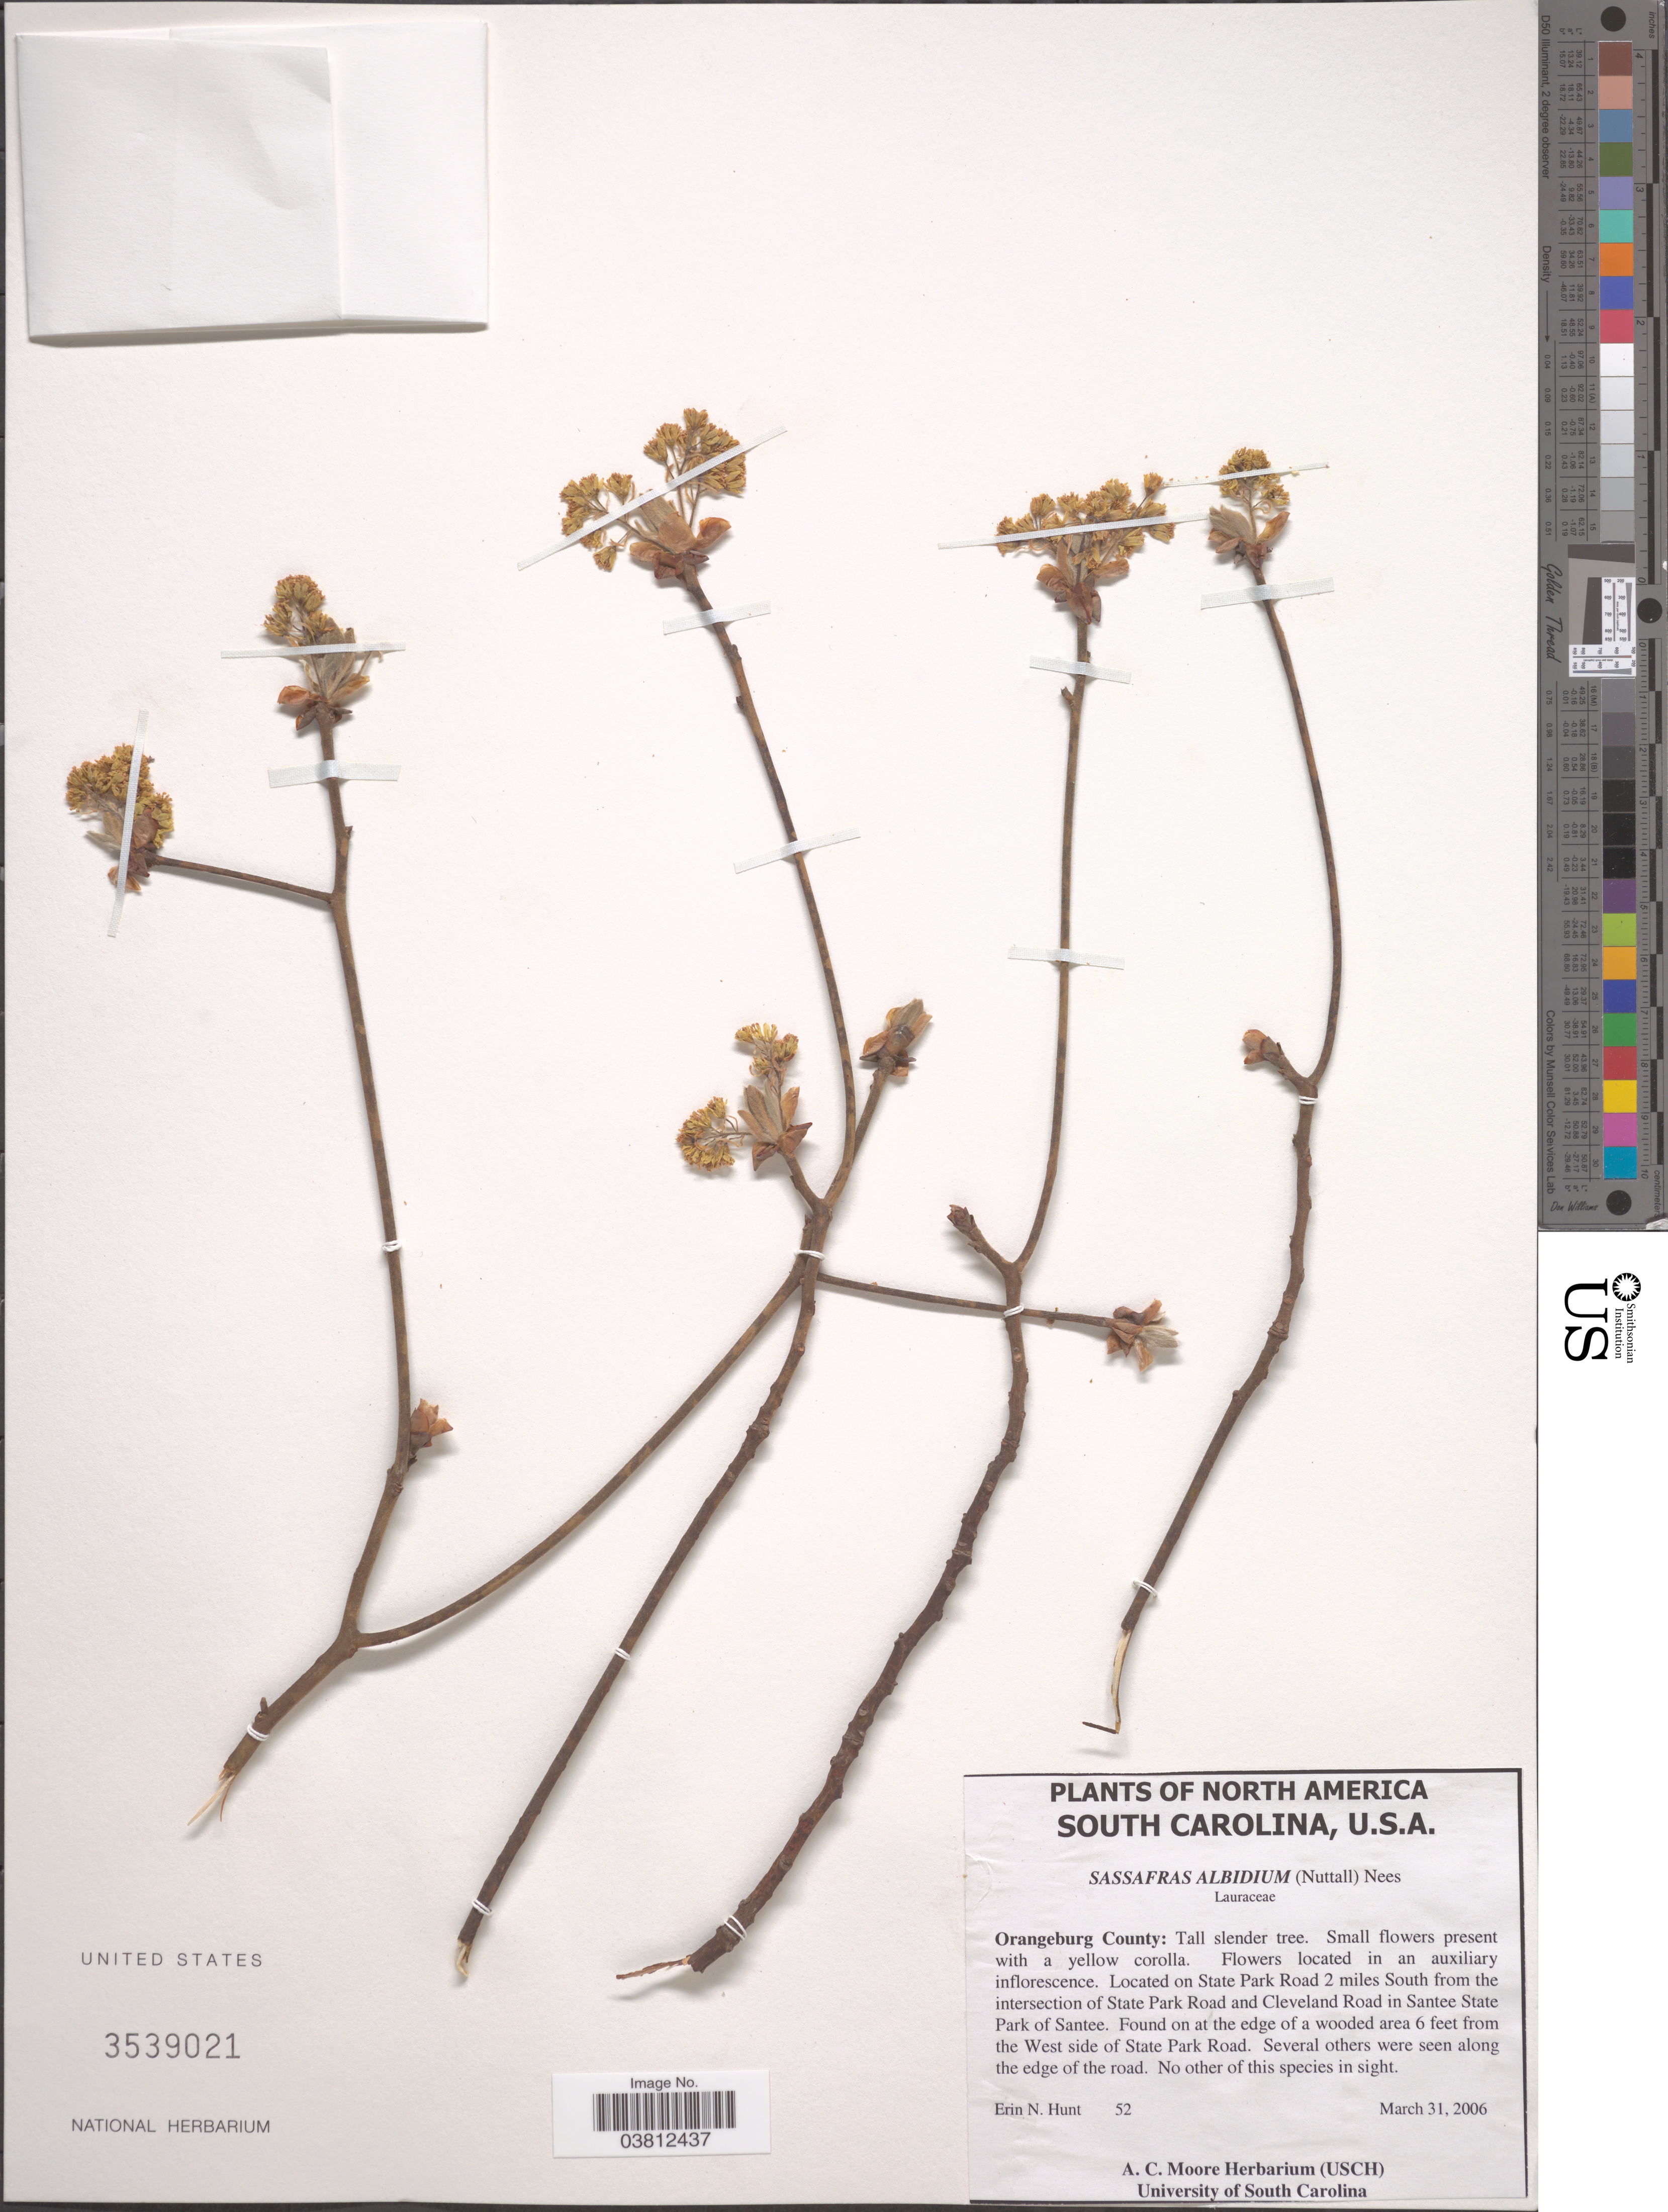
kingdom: Plantae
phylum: Tracheophyta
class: Magnoliopsida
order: Laurales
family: Lauraceae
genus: Sassafras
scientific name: Sassafras albidum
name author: (Nutt.) Nees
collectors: E. Hunt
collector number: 52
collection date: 2006-03-31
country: United States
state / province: South Carolina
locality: Orangeburg County: On State Park Road 2 miles South from the intersection of State Park Road and Cleveland Road in Santee State Park of Santee. At the edge of a wooded area 6 feet from the West side of State Park Road. Along the edge of the road.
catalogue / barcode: US 3539021